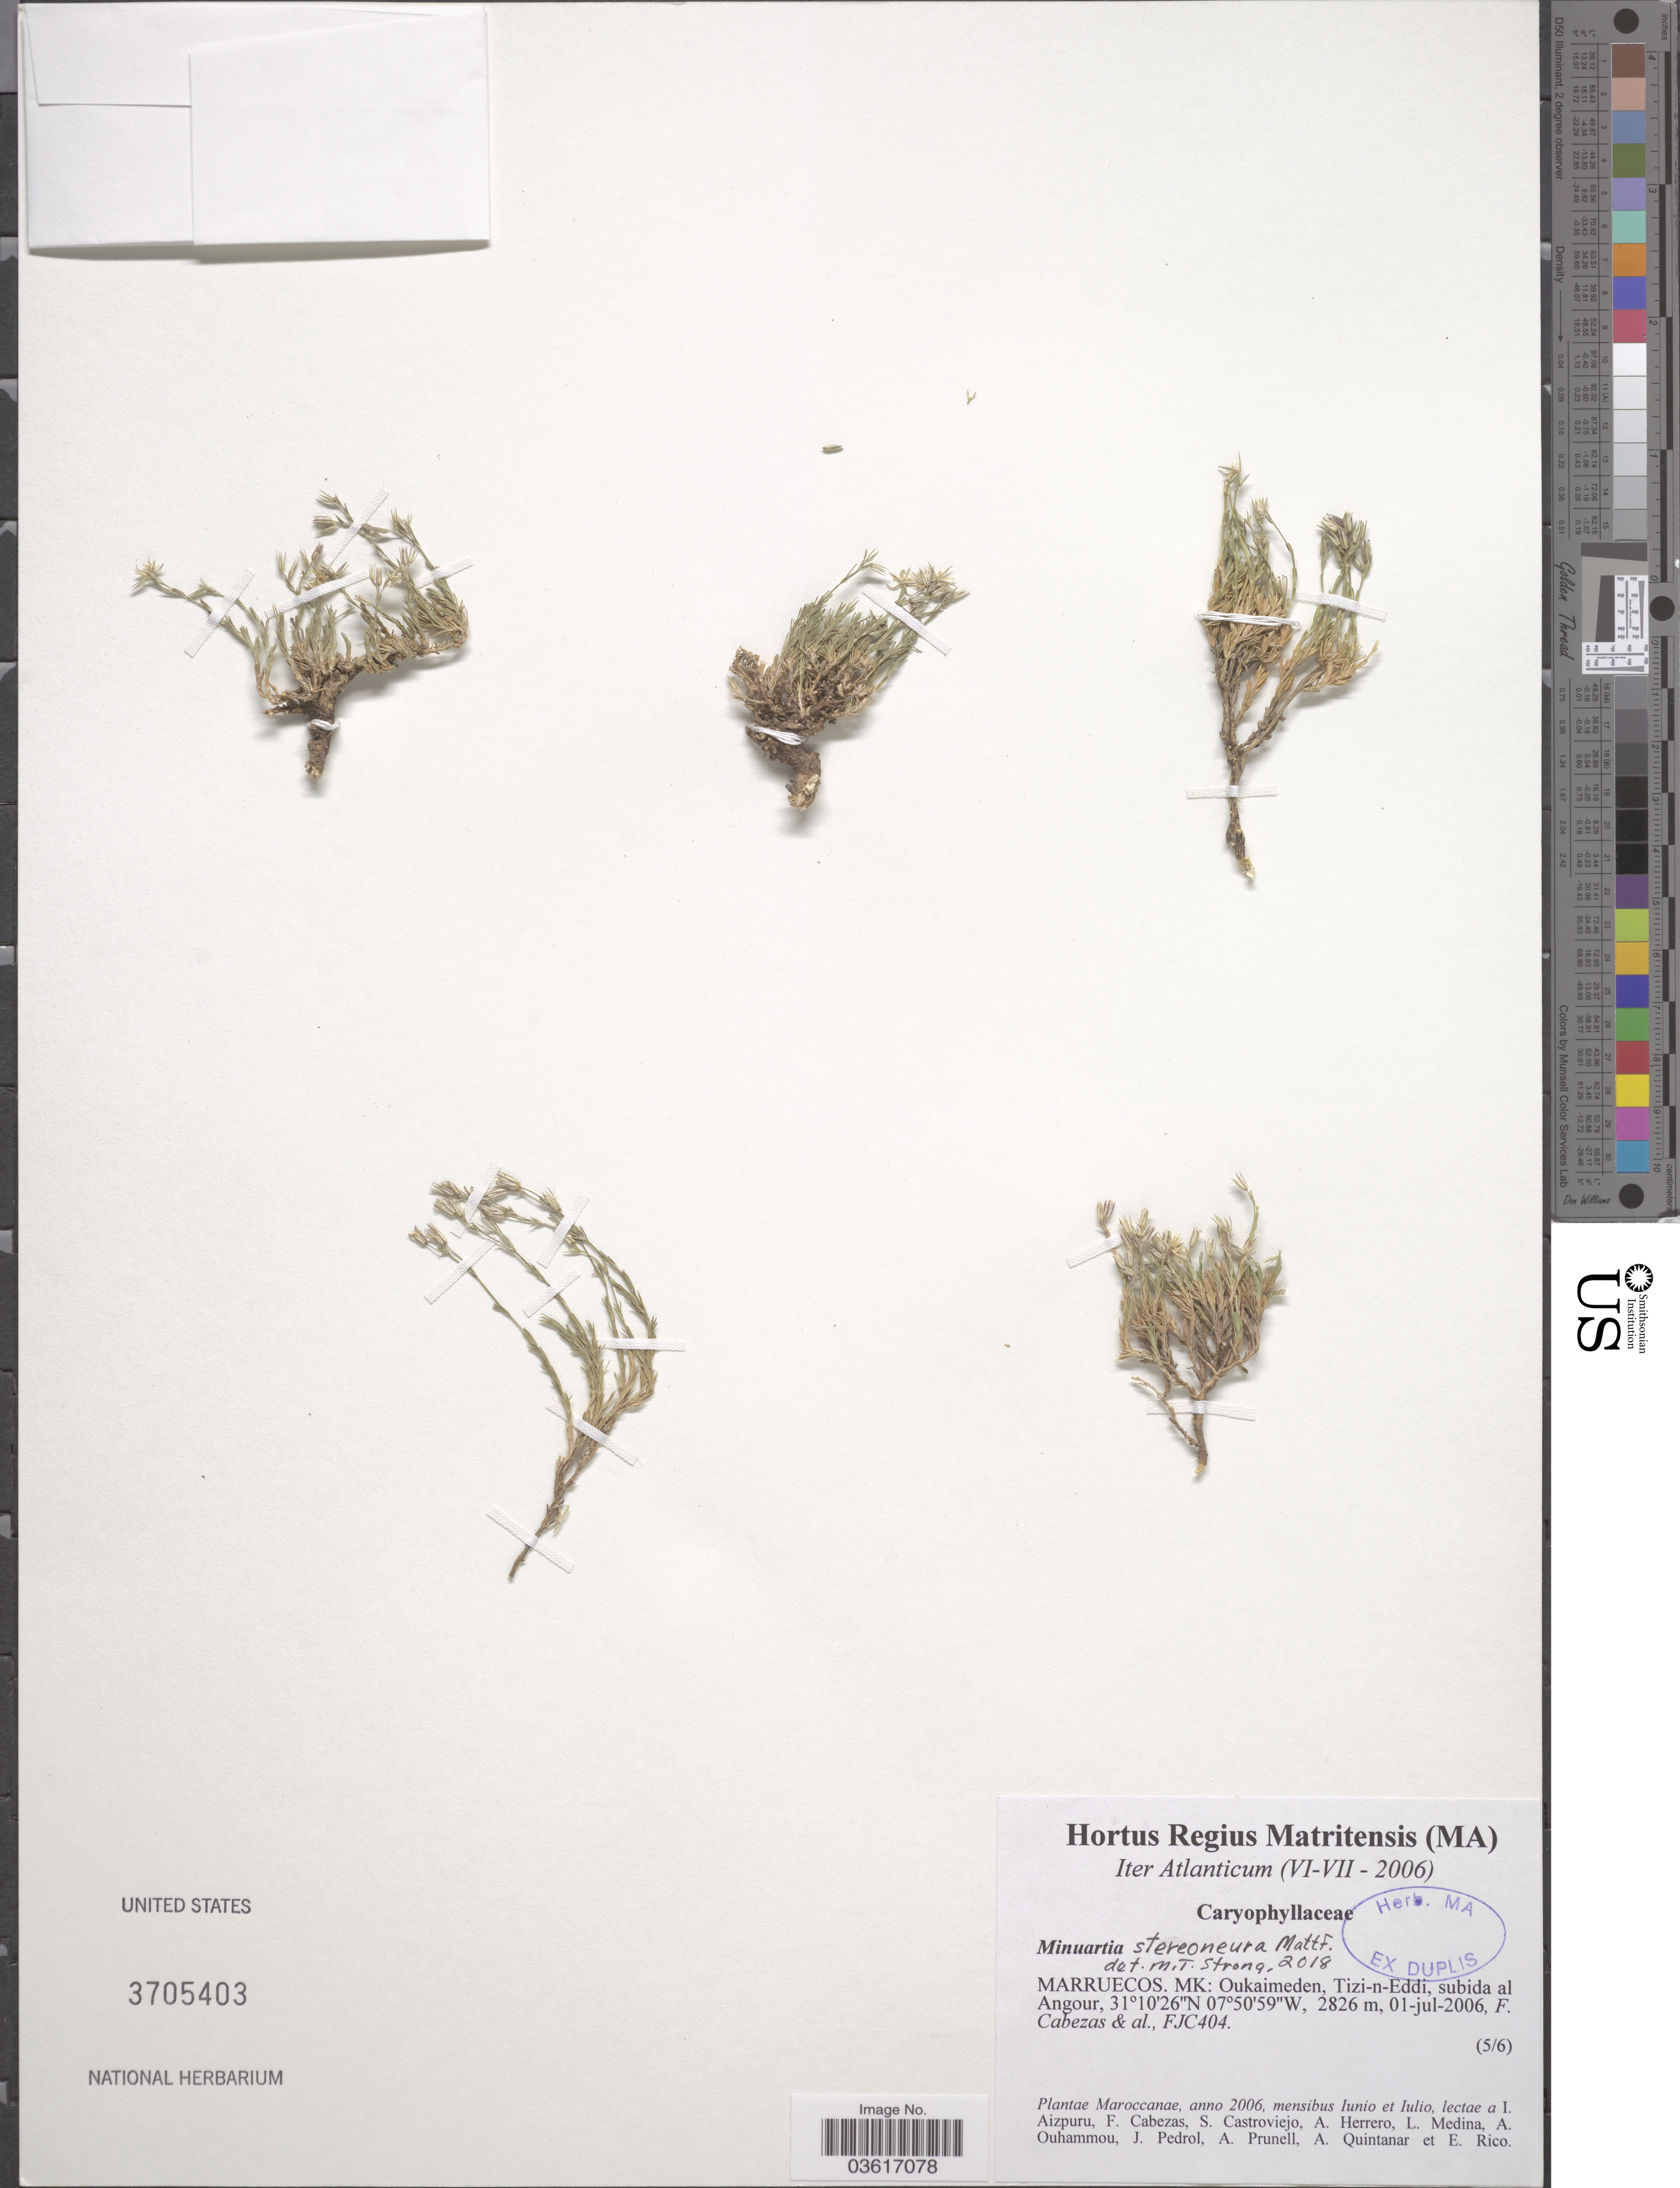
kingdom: Plantae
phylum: Tracheophyta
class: Magnoliopsida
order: Caryophyllales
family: Caryophyllaceae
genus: Minuartia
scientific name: Minuartia stereoneura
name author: Mattf.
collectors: F. Cabezas & et al.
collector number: FJC404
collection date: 2006-07-01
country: Morocco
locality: Iter Atlanticum. Marruecos. MK: Oukaimeden, Tizi-n-Eddi, subida al Angour.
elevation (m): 2826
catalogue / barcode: US 3705403